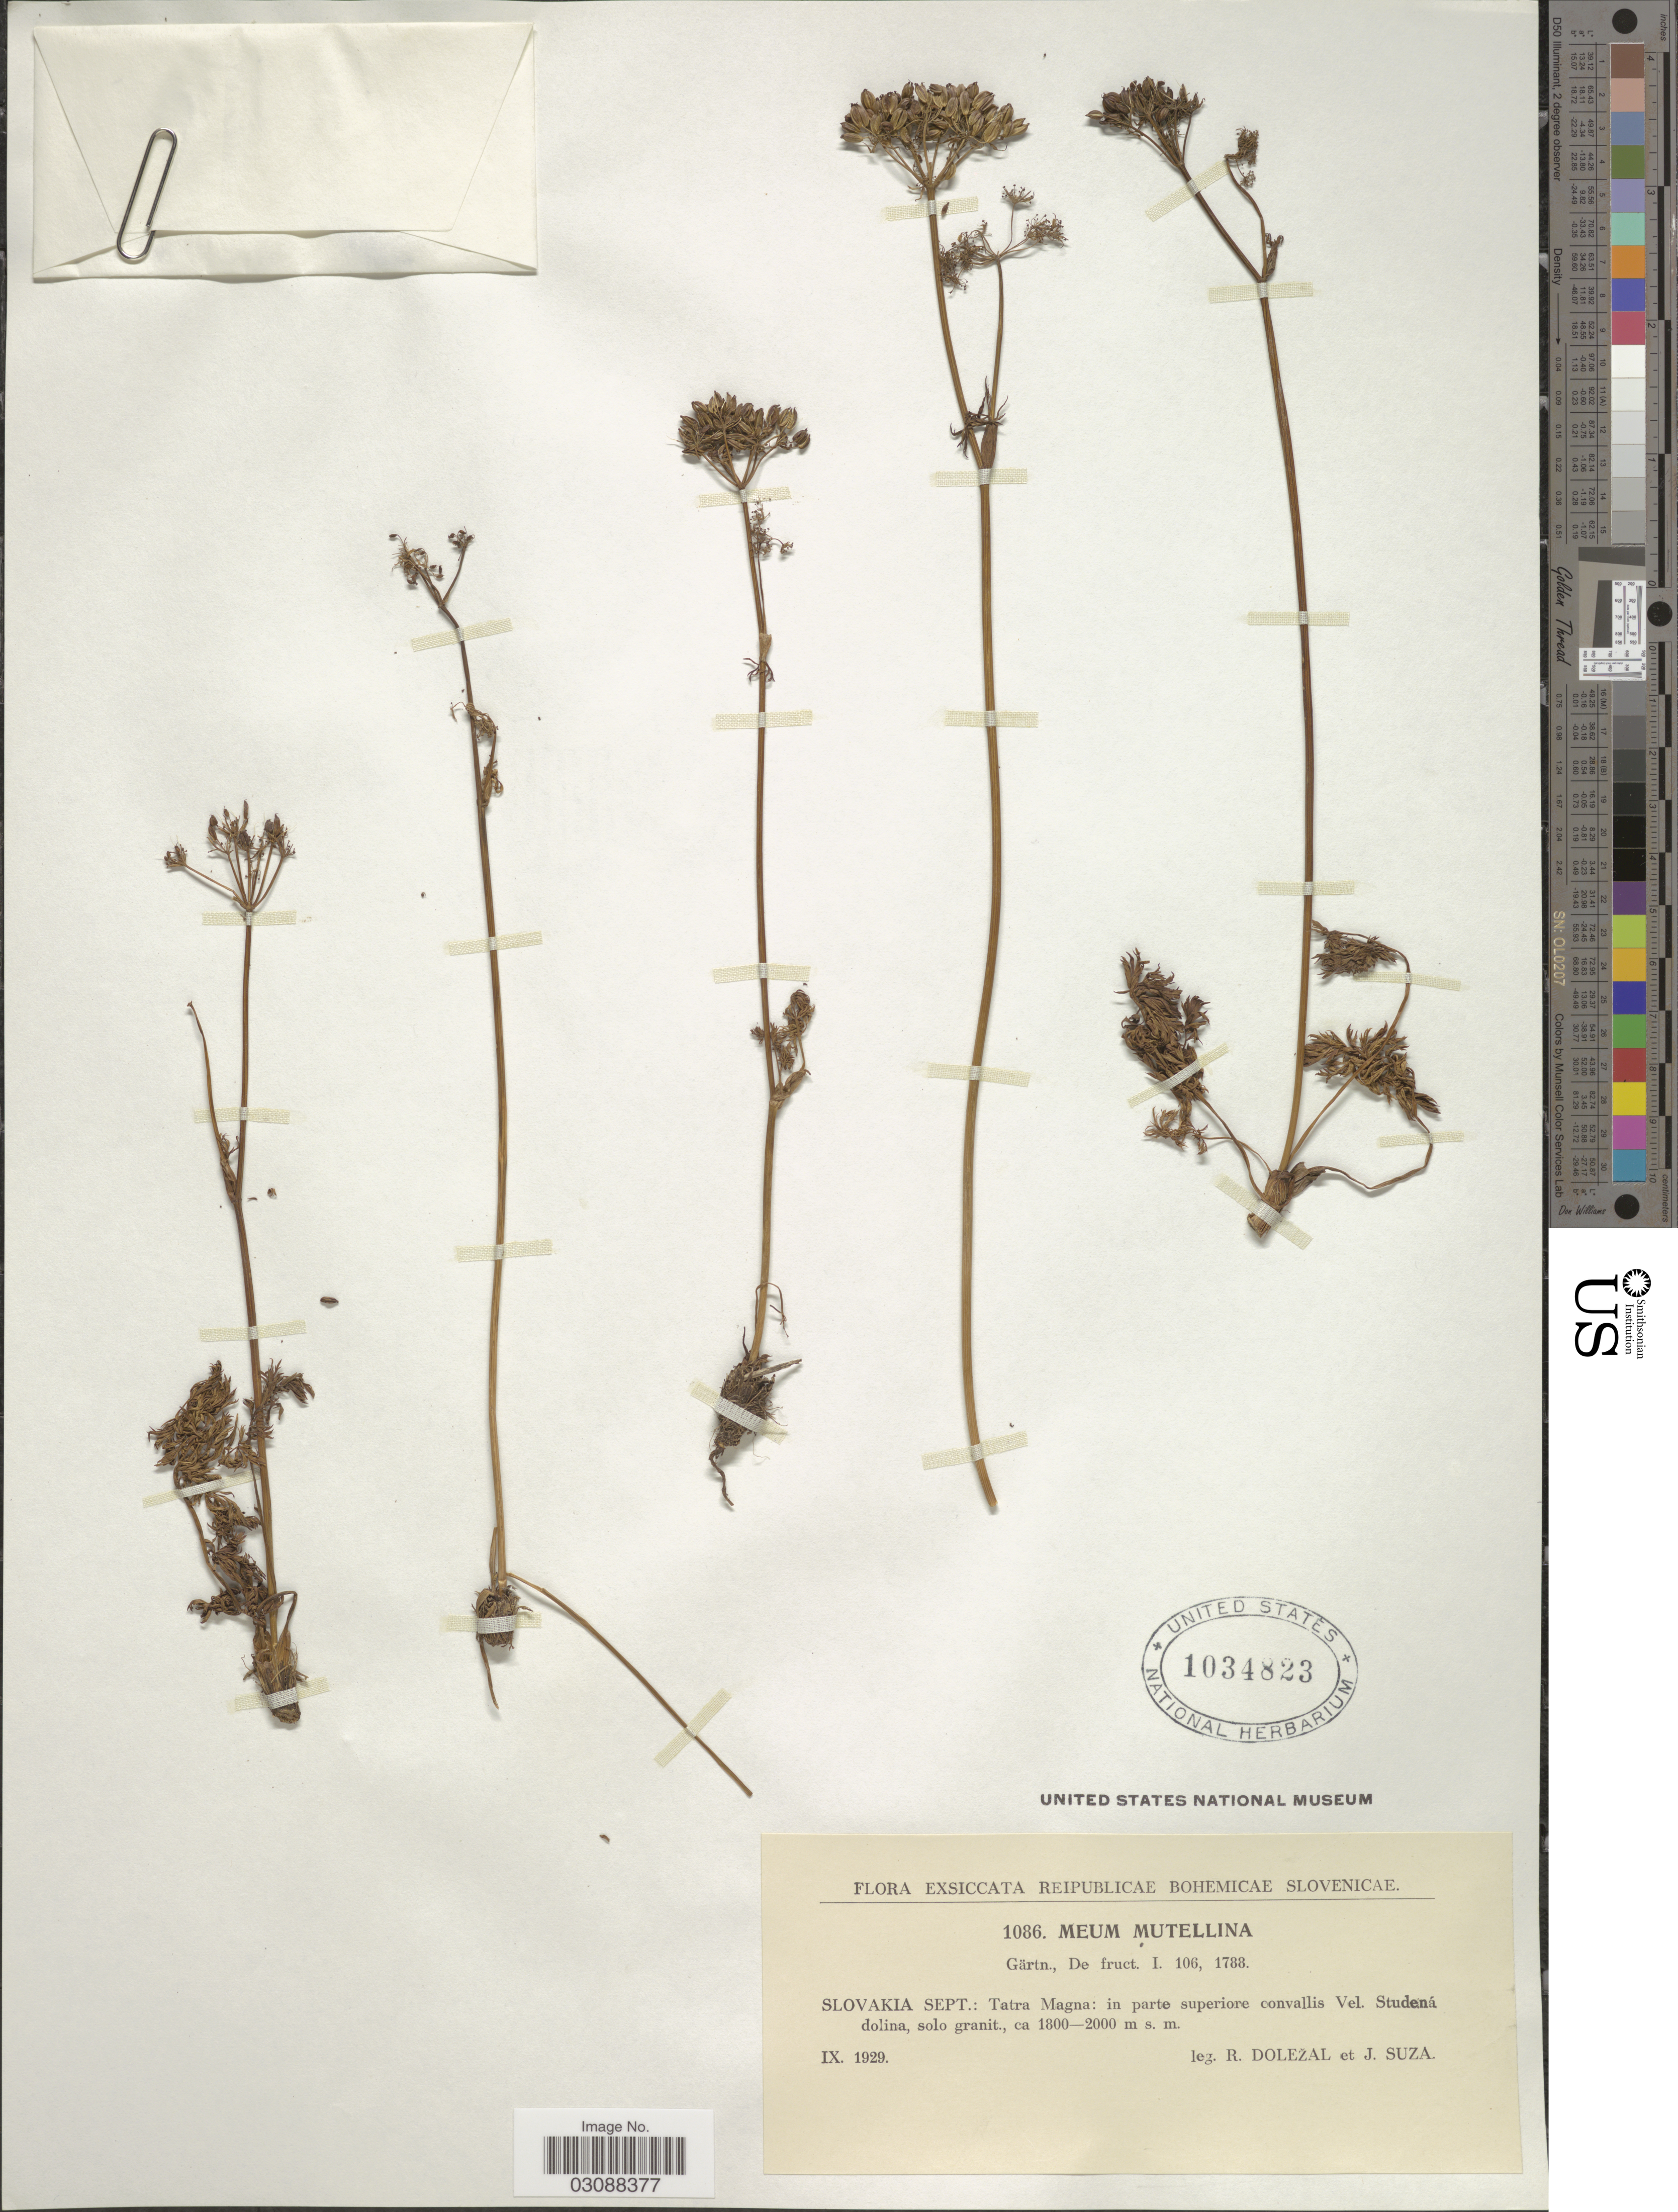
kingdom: Plantae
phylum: Tracheophyta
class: Magnoliopsida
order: Apiales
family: Apiaceae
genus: Meum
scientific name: Meum mutellina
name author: (L.) Gaertn.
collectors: R. Dolezal & J. Suza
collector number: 1086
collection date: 1929-09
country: Slovakia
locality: Reipublicae Bohemicae Slovenicae. Slovakia Sept.: Tatra Magna: in parte superiore convallis Vel. Studená.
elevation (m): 1800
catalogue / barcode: US 1034823